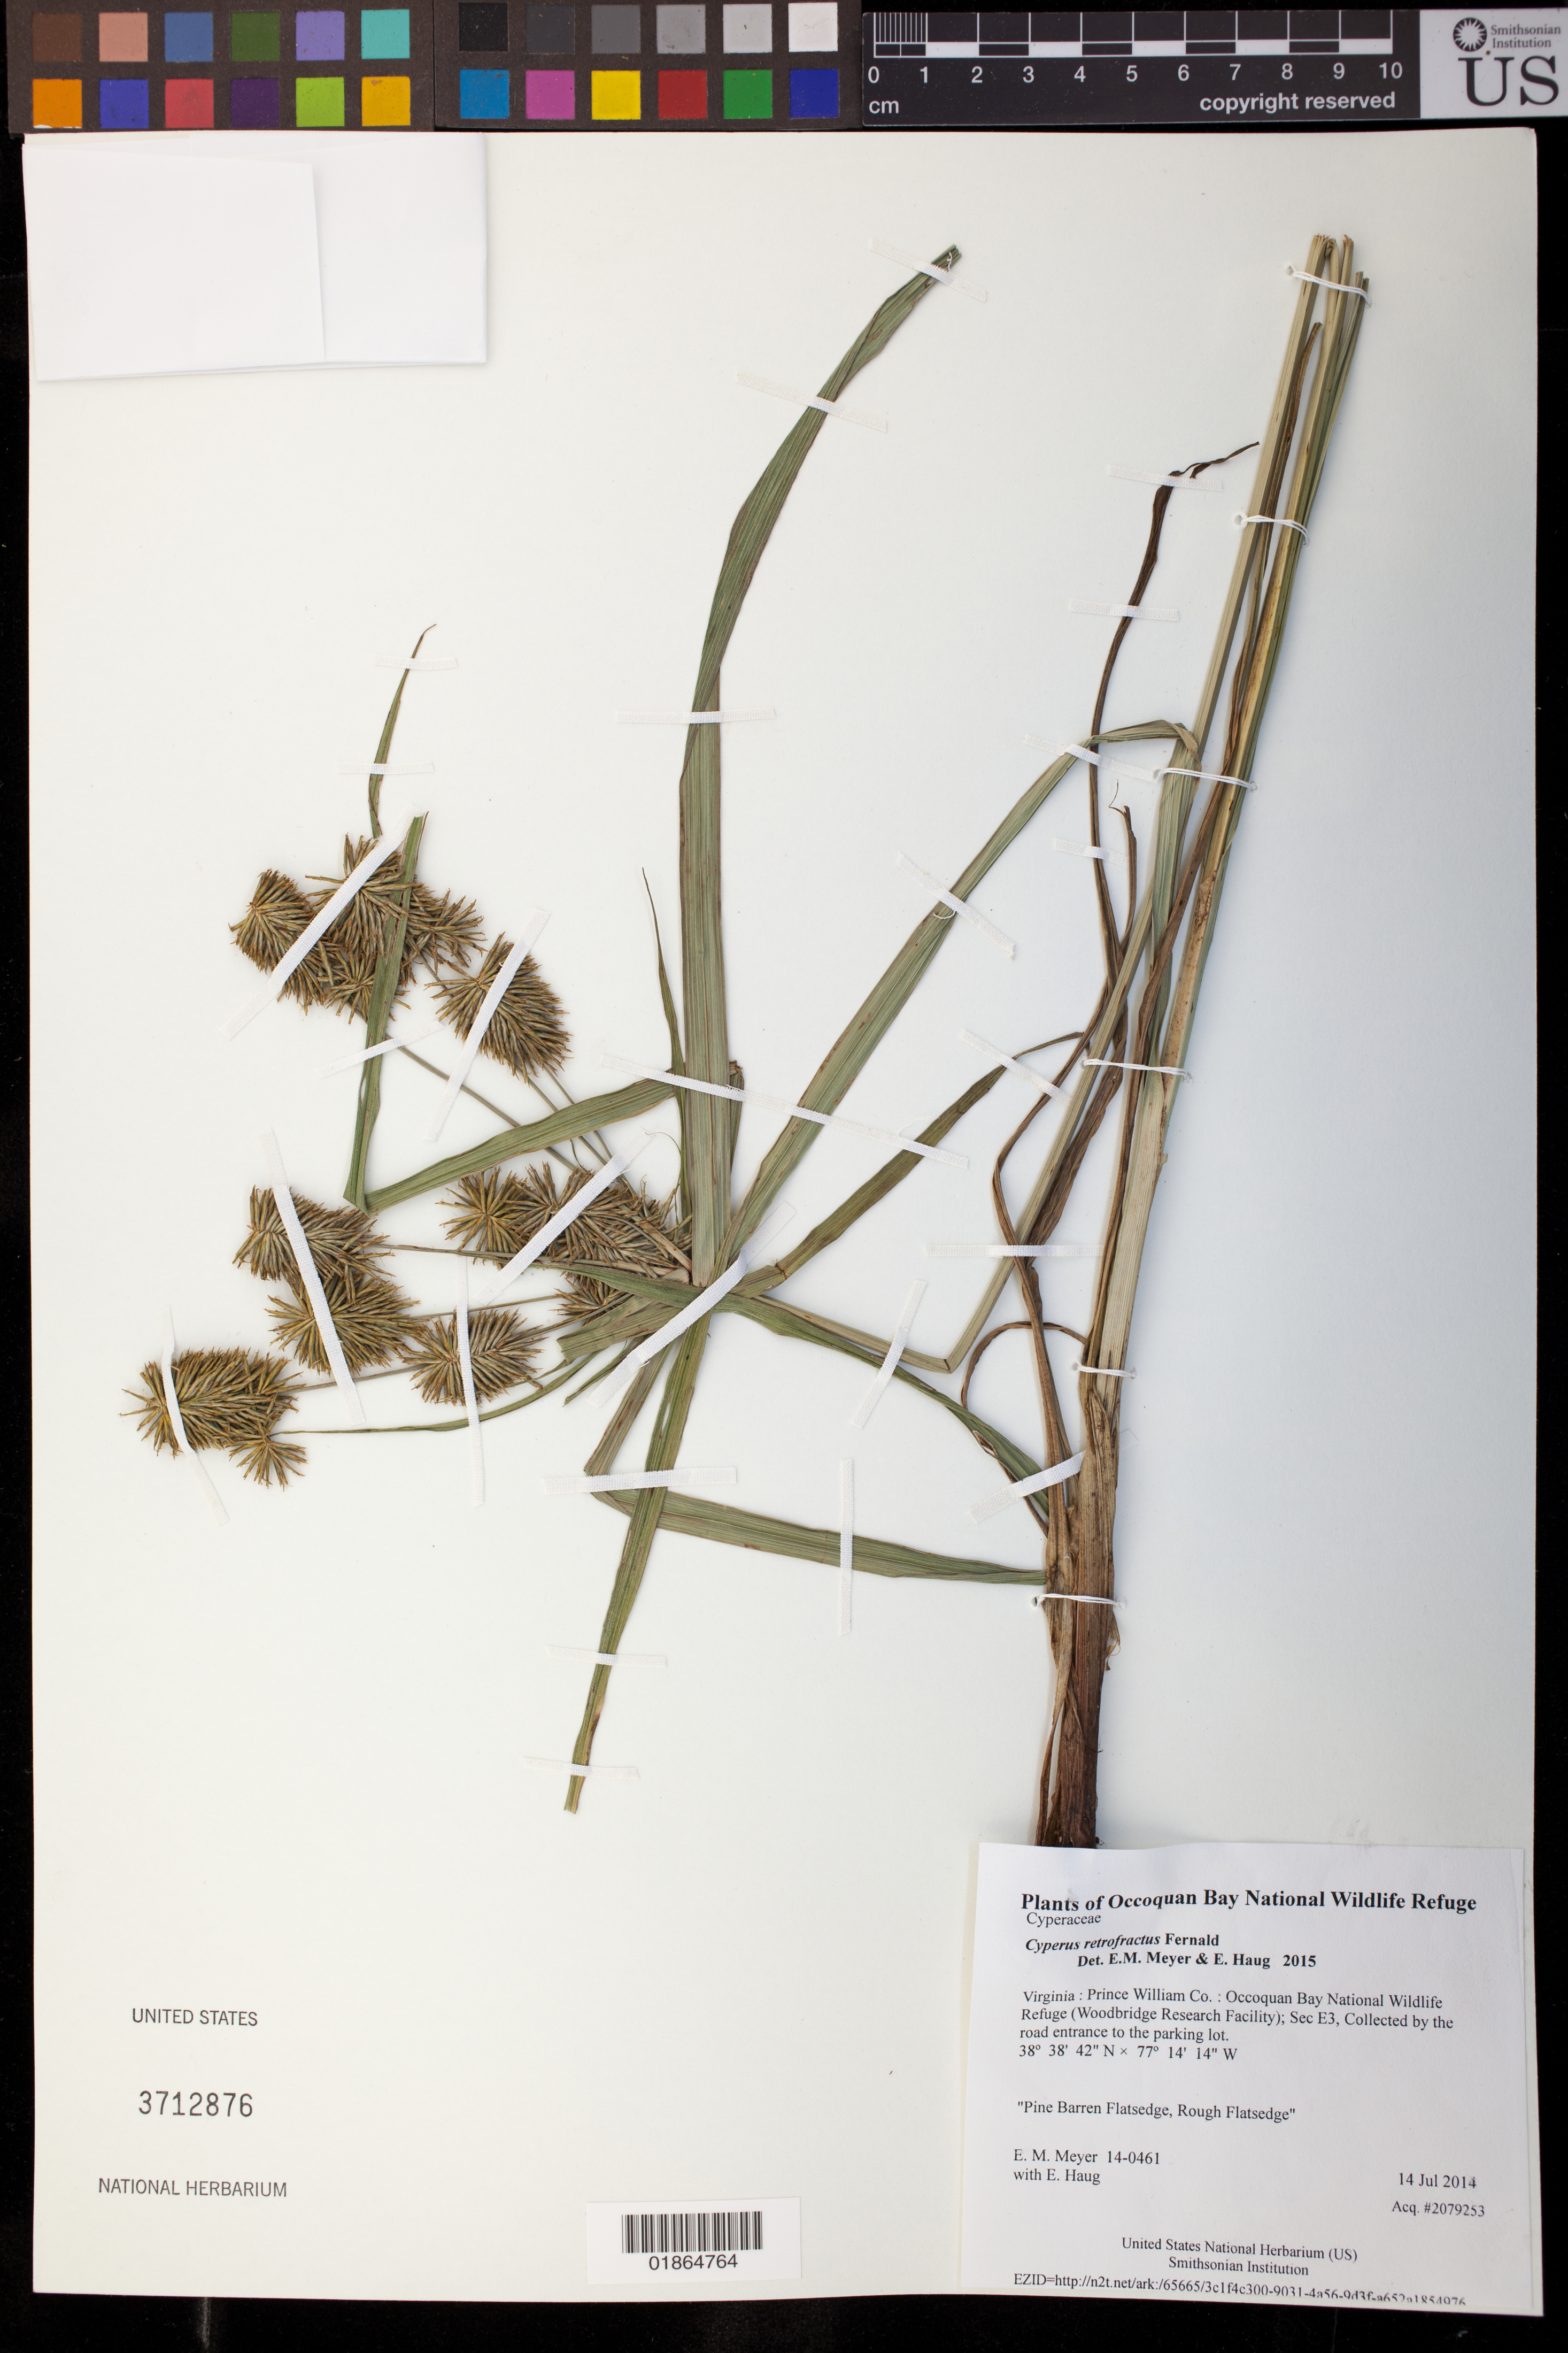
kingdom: Plantae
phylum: Tracheophyta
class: Liliopsida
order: Poales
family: Cyperaceae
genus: Cyperus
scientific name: Cyperus lancastriensis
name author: Porter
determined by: Strong, Mark T., (BOT), Smithsonian Institution - National Museum of Natural History (UNITED STATES)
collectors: E. M. Meyer & E. Haug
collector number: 14-0461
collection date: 2014-07-14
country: United States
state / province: Virginia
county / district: Prince William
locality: Occoquan Bay National Wildlife Refuge (Woodbridge Research Facility); Sec E3, Collected by the road entrance to the parking lot.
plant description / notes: Pine Barren Flatsedge, Rough Flatsedge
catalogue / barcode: US 3712876